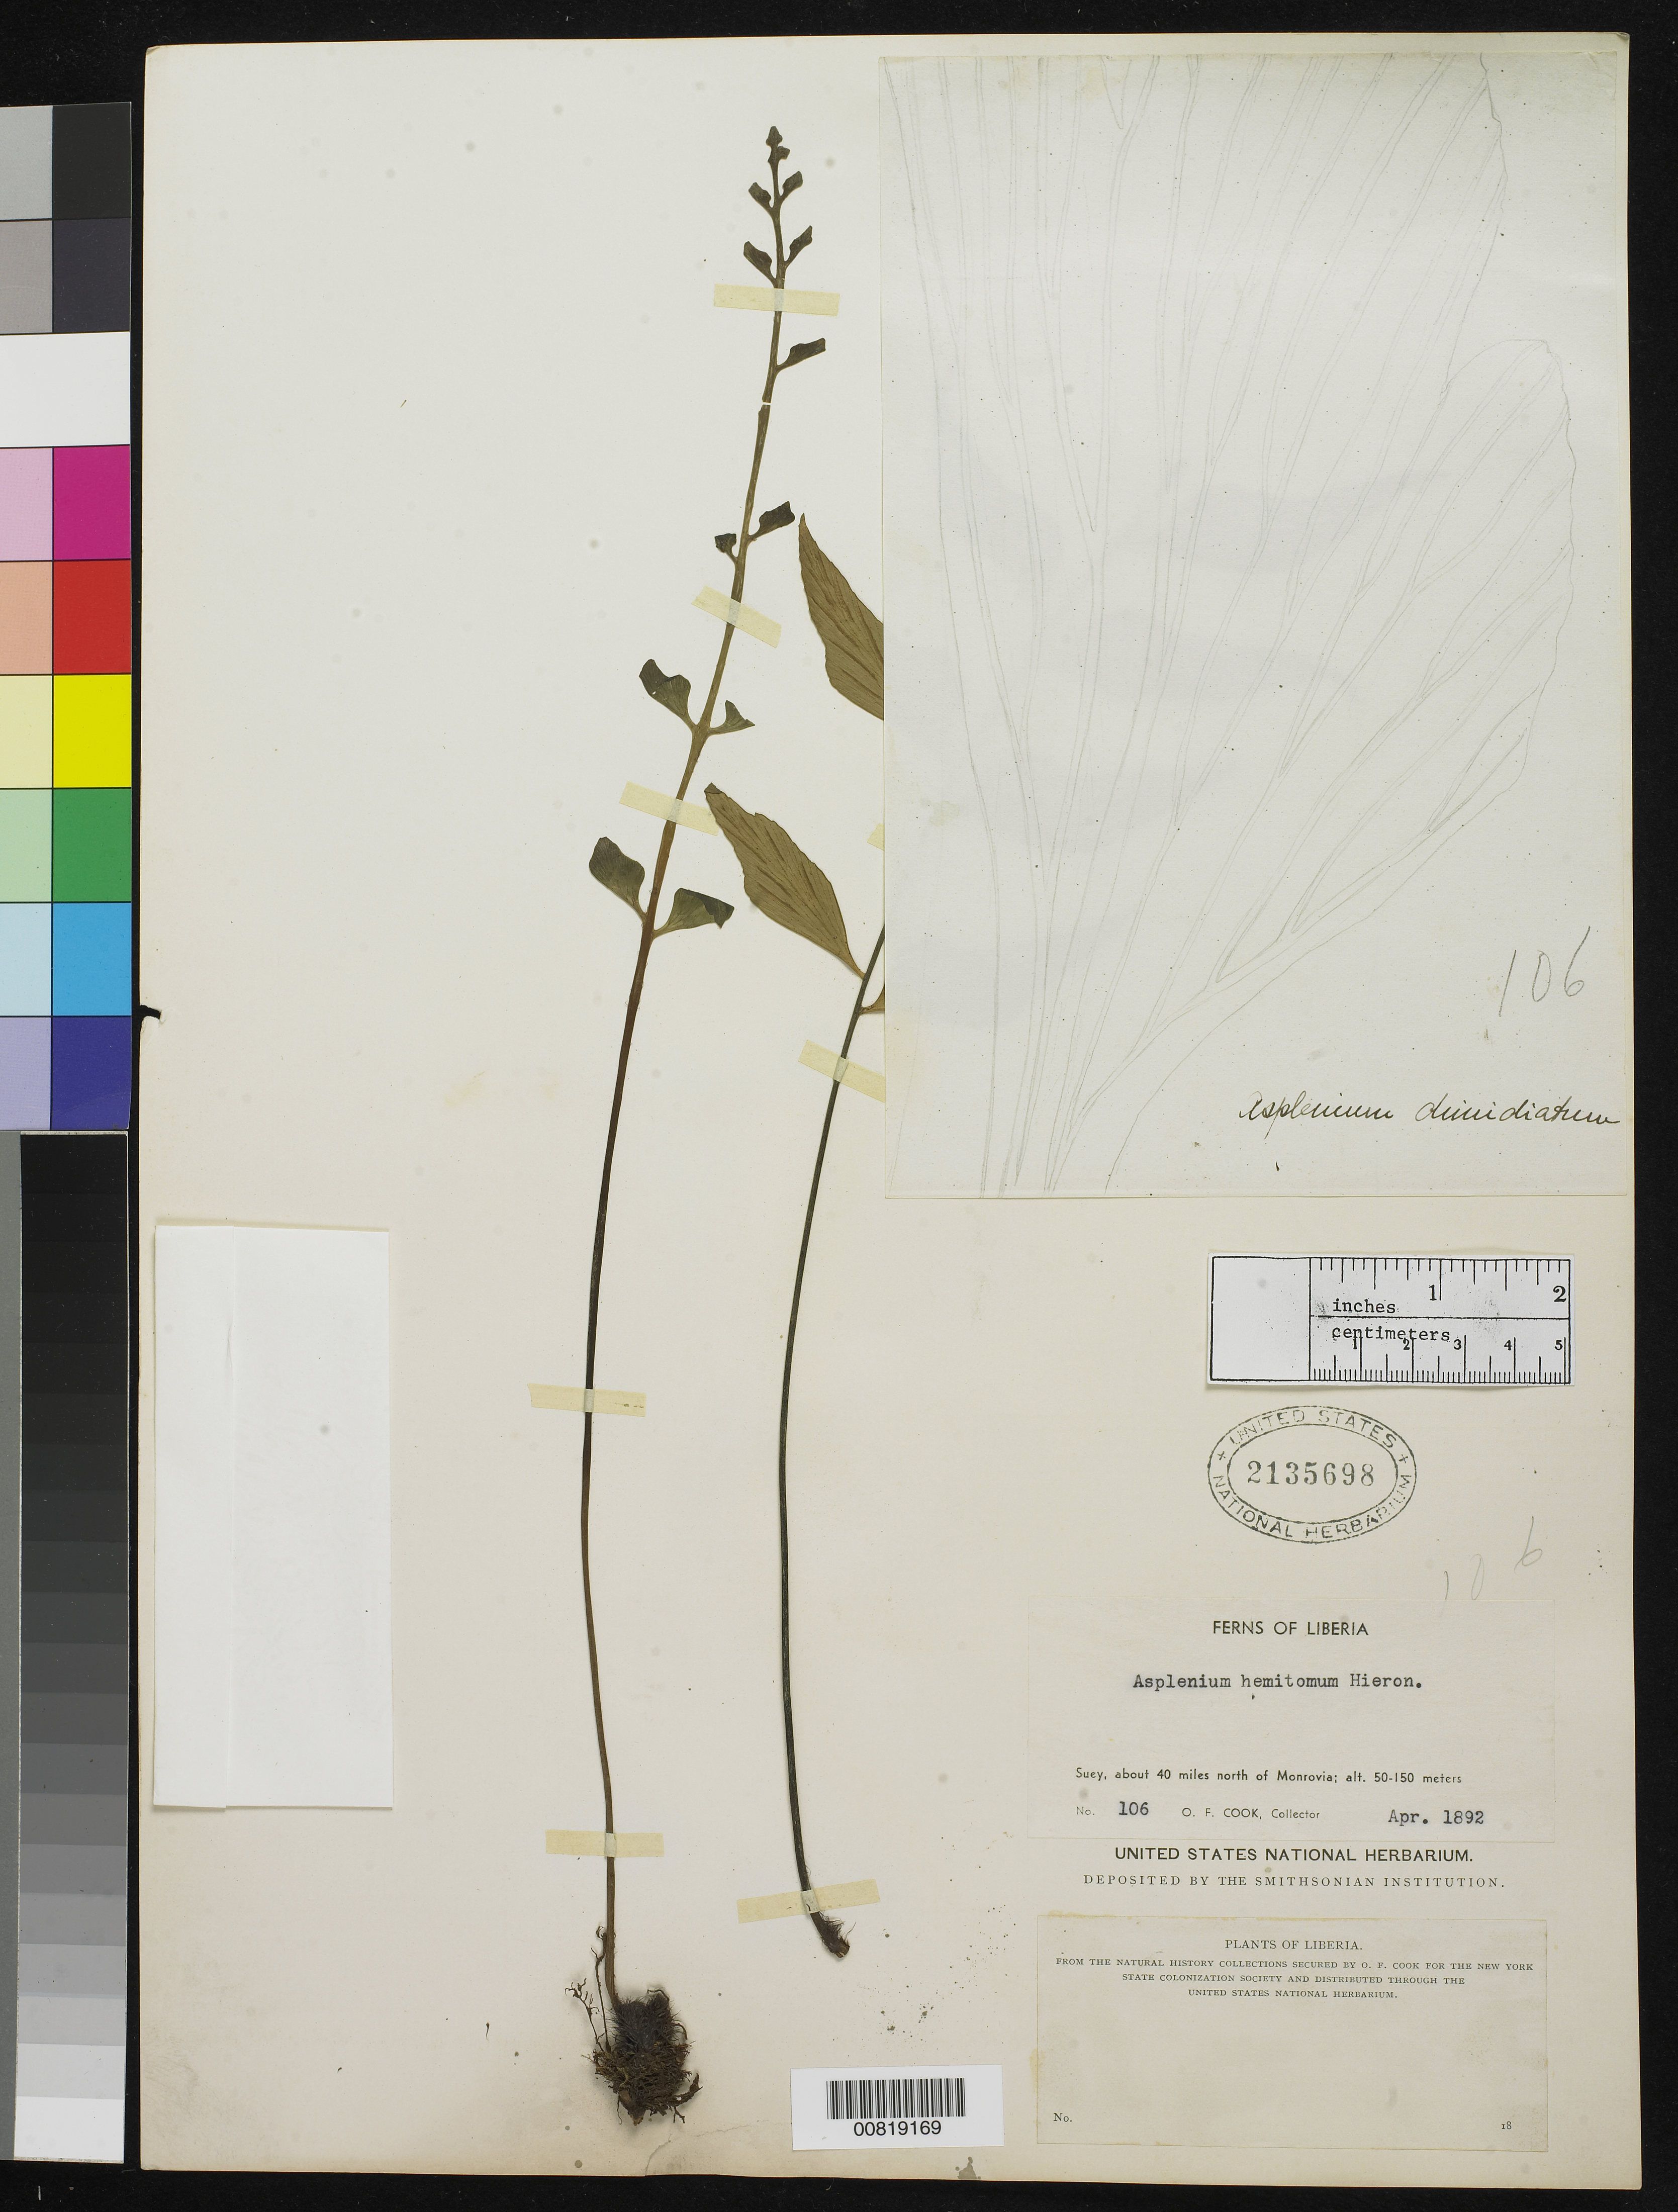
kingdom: Plantae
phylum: Tracheophyta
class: Polypodiopsida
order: Polypodiales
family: Aspleniaceae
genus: Asplenium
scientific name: Asplenium hemitomum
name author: Hieron.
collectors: O. F. Cook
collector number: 106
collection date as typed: Apr 1892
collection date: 1892-04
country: Liberia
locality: Suey, about 40 miles N of Monrovia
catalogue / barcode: US 2135698